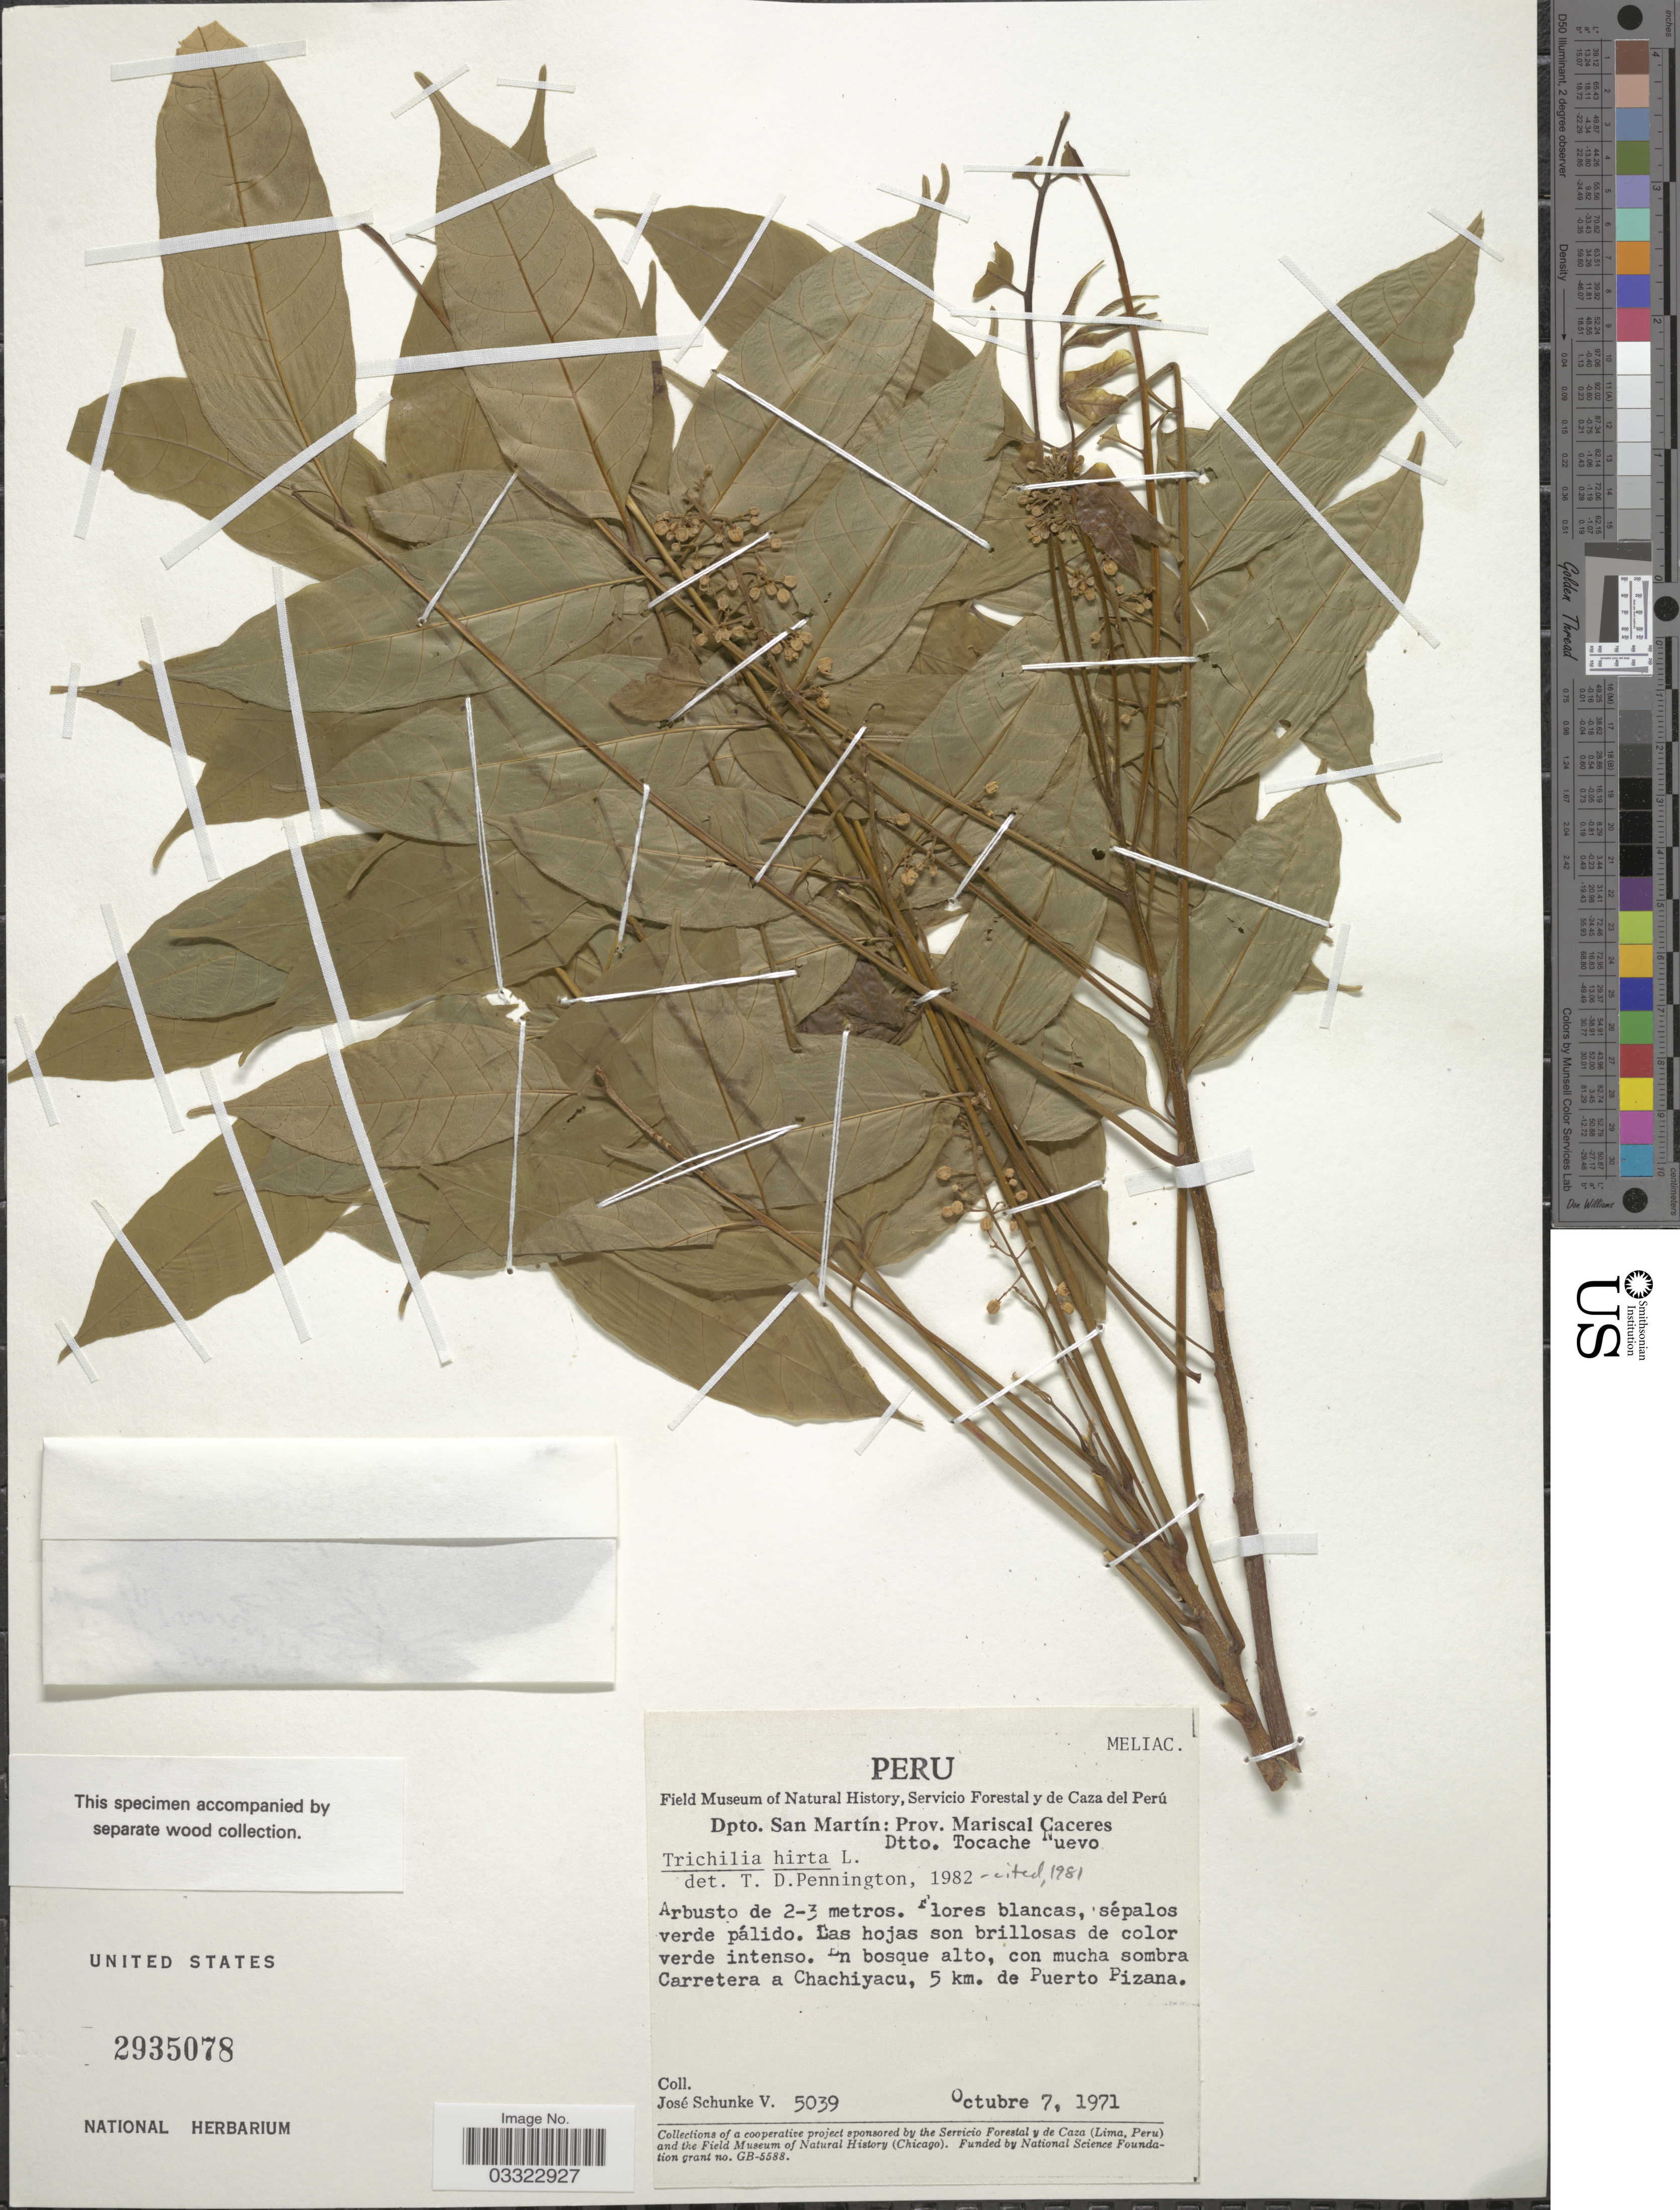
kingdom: Plantae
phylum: Tracheophyta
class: Magnoliopsida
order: Sapindales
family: Meliaceae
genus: Trichilia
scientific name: Trichilia hirta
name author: L.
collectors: J. Schunke Vigo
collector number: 5039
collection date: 1971-10-07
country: Peru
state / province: San Martín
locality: Dpto. San Martín: Prov. Mariscal Caceres, Dtto. Tocache Nuevo, Carretera a Chachiyacu, 5 km. de Puerto Pizana.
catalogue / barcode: US 2935078